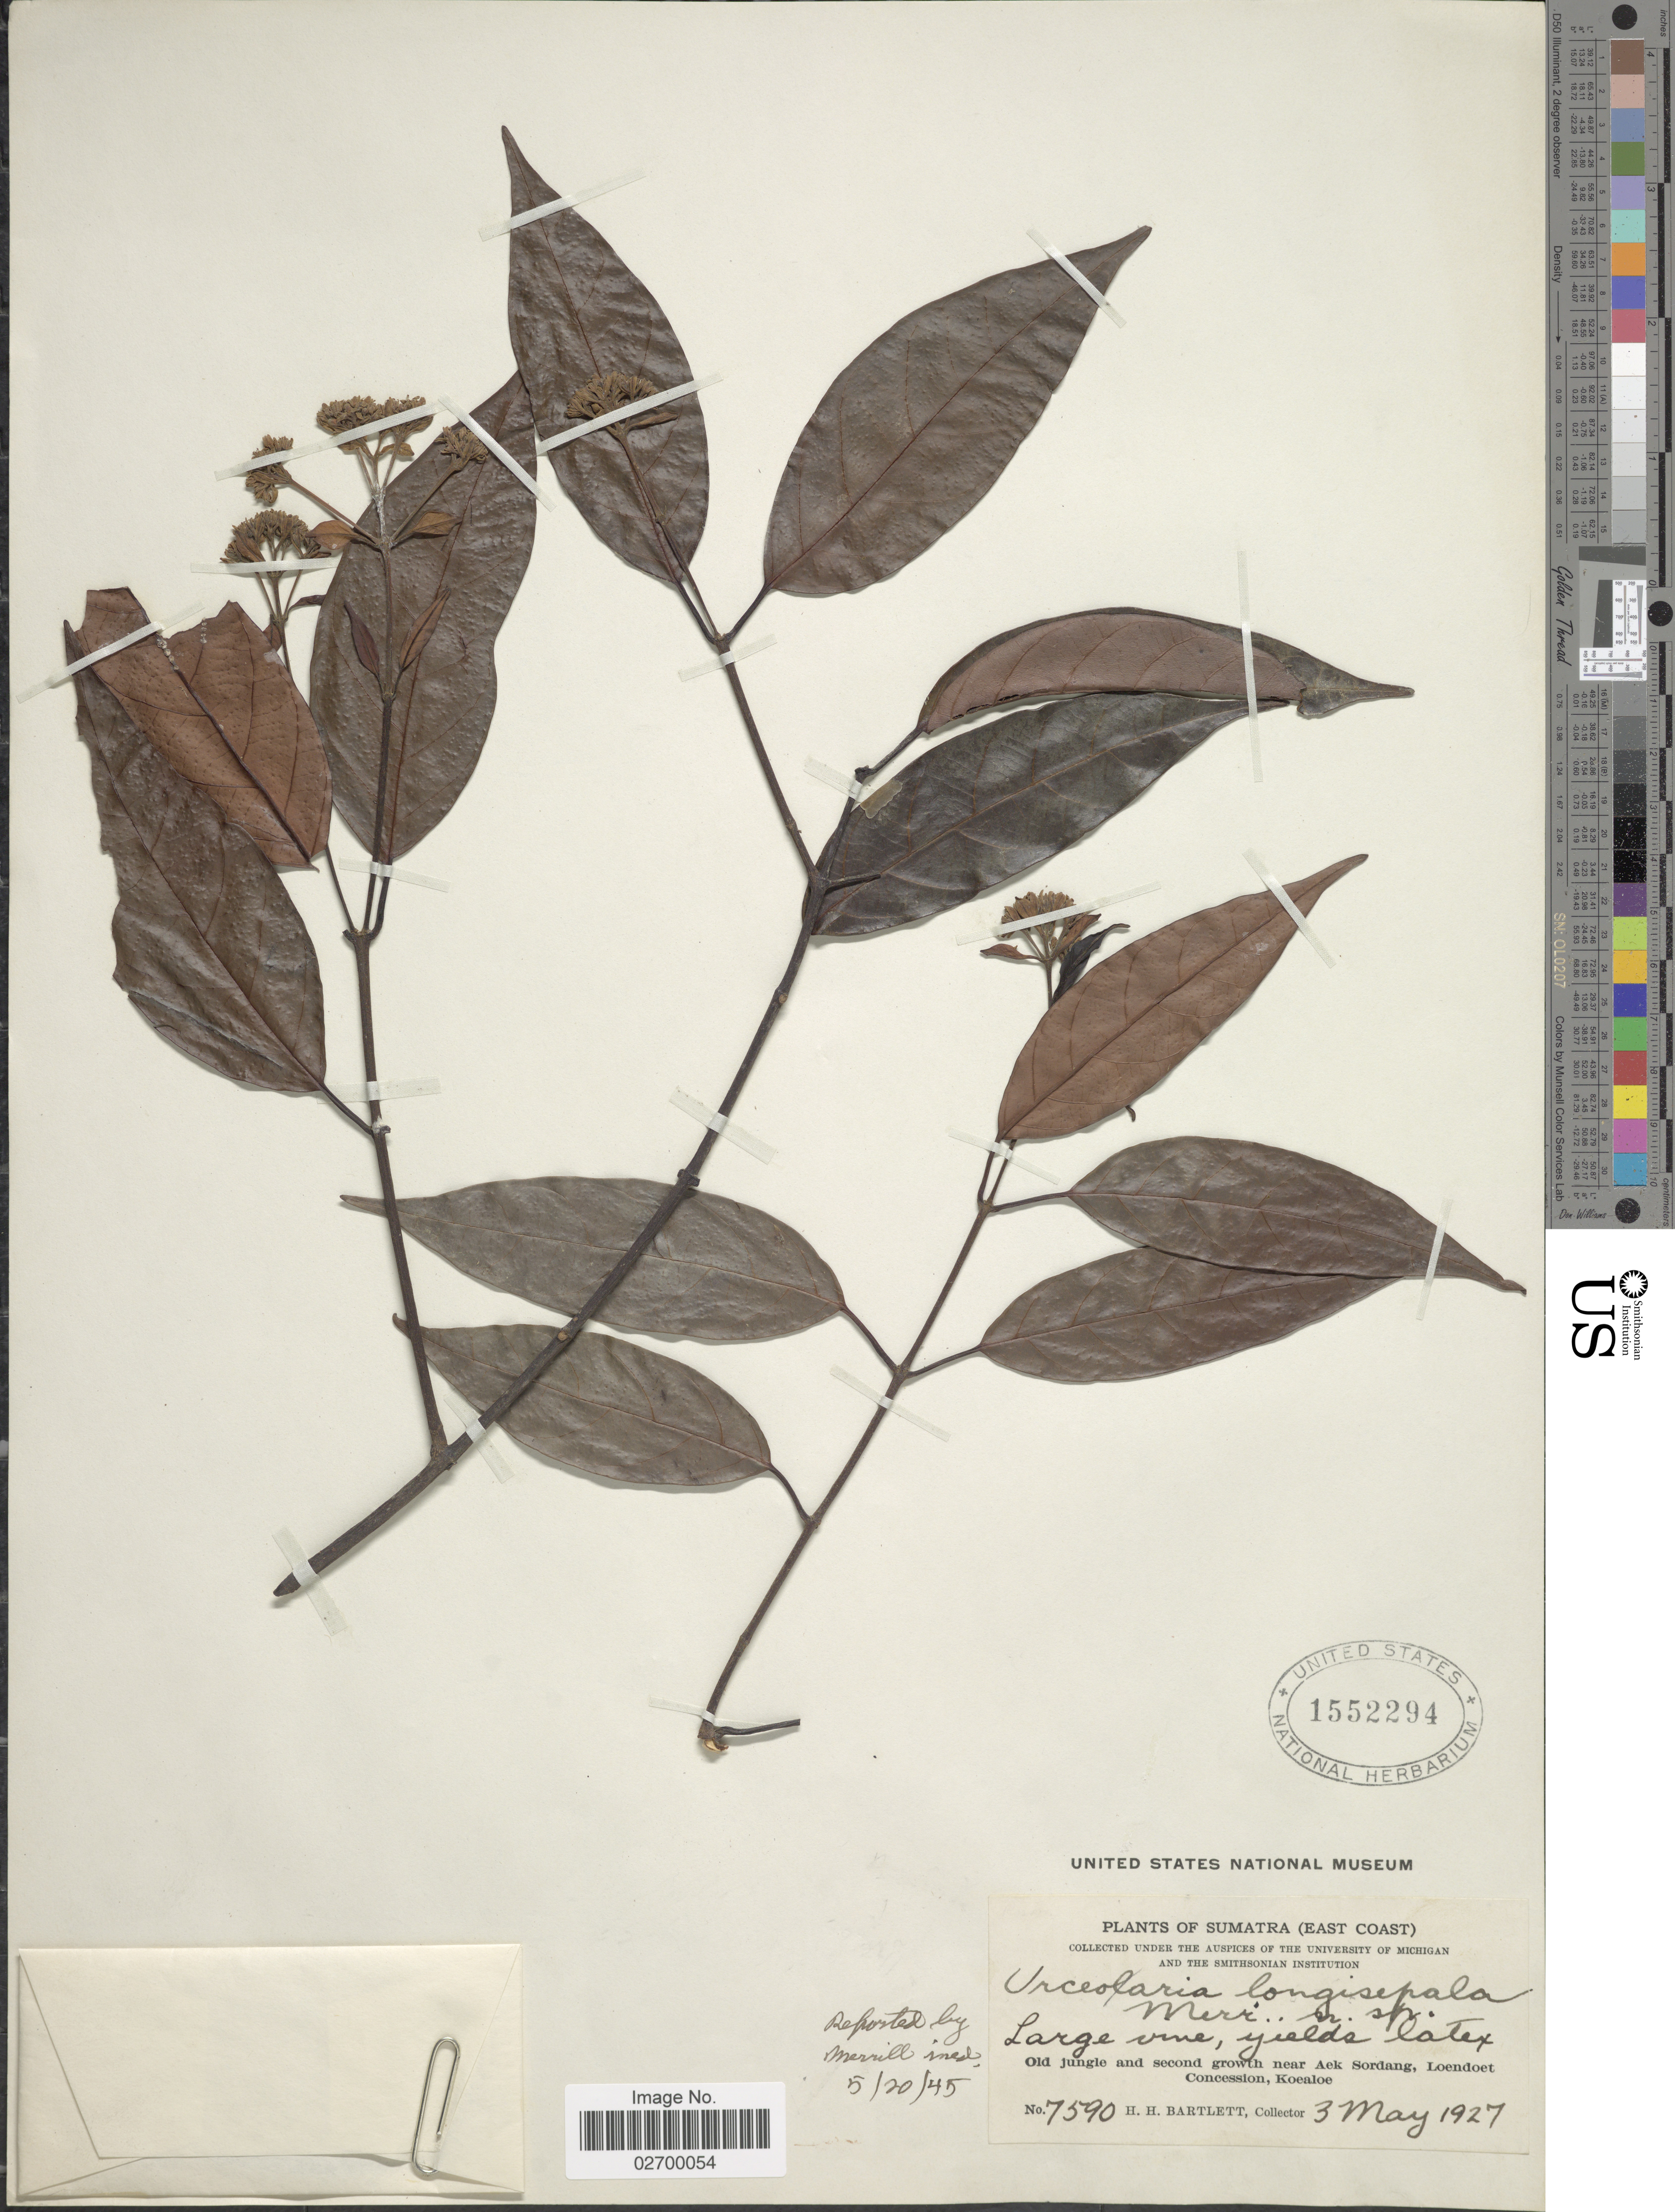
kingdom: Plantae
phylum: Tracheophyta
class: Magnoliopsida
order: Gentianales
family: Rubiaceae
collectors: H. H. Bartlett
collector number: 7590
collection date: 1927-05-03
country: Indonesia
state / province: Sumatra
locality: East Coast. Old jungle and second growth near Aek Sordang, Loendoet Concession, Koealoe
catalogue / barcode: US 1552294